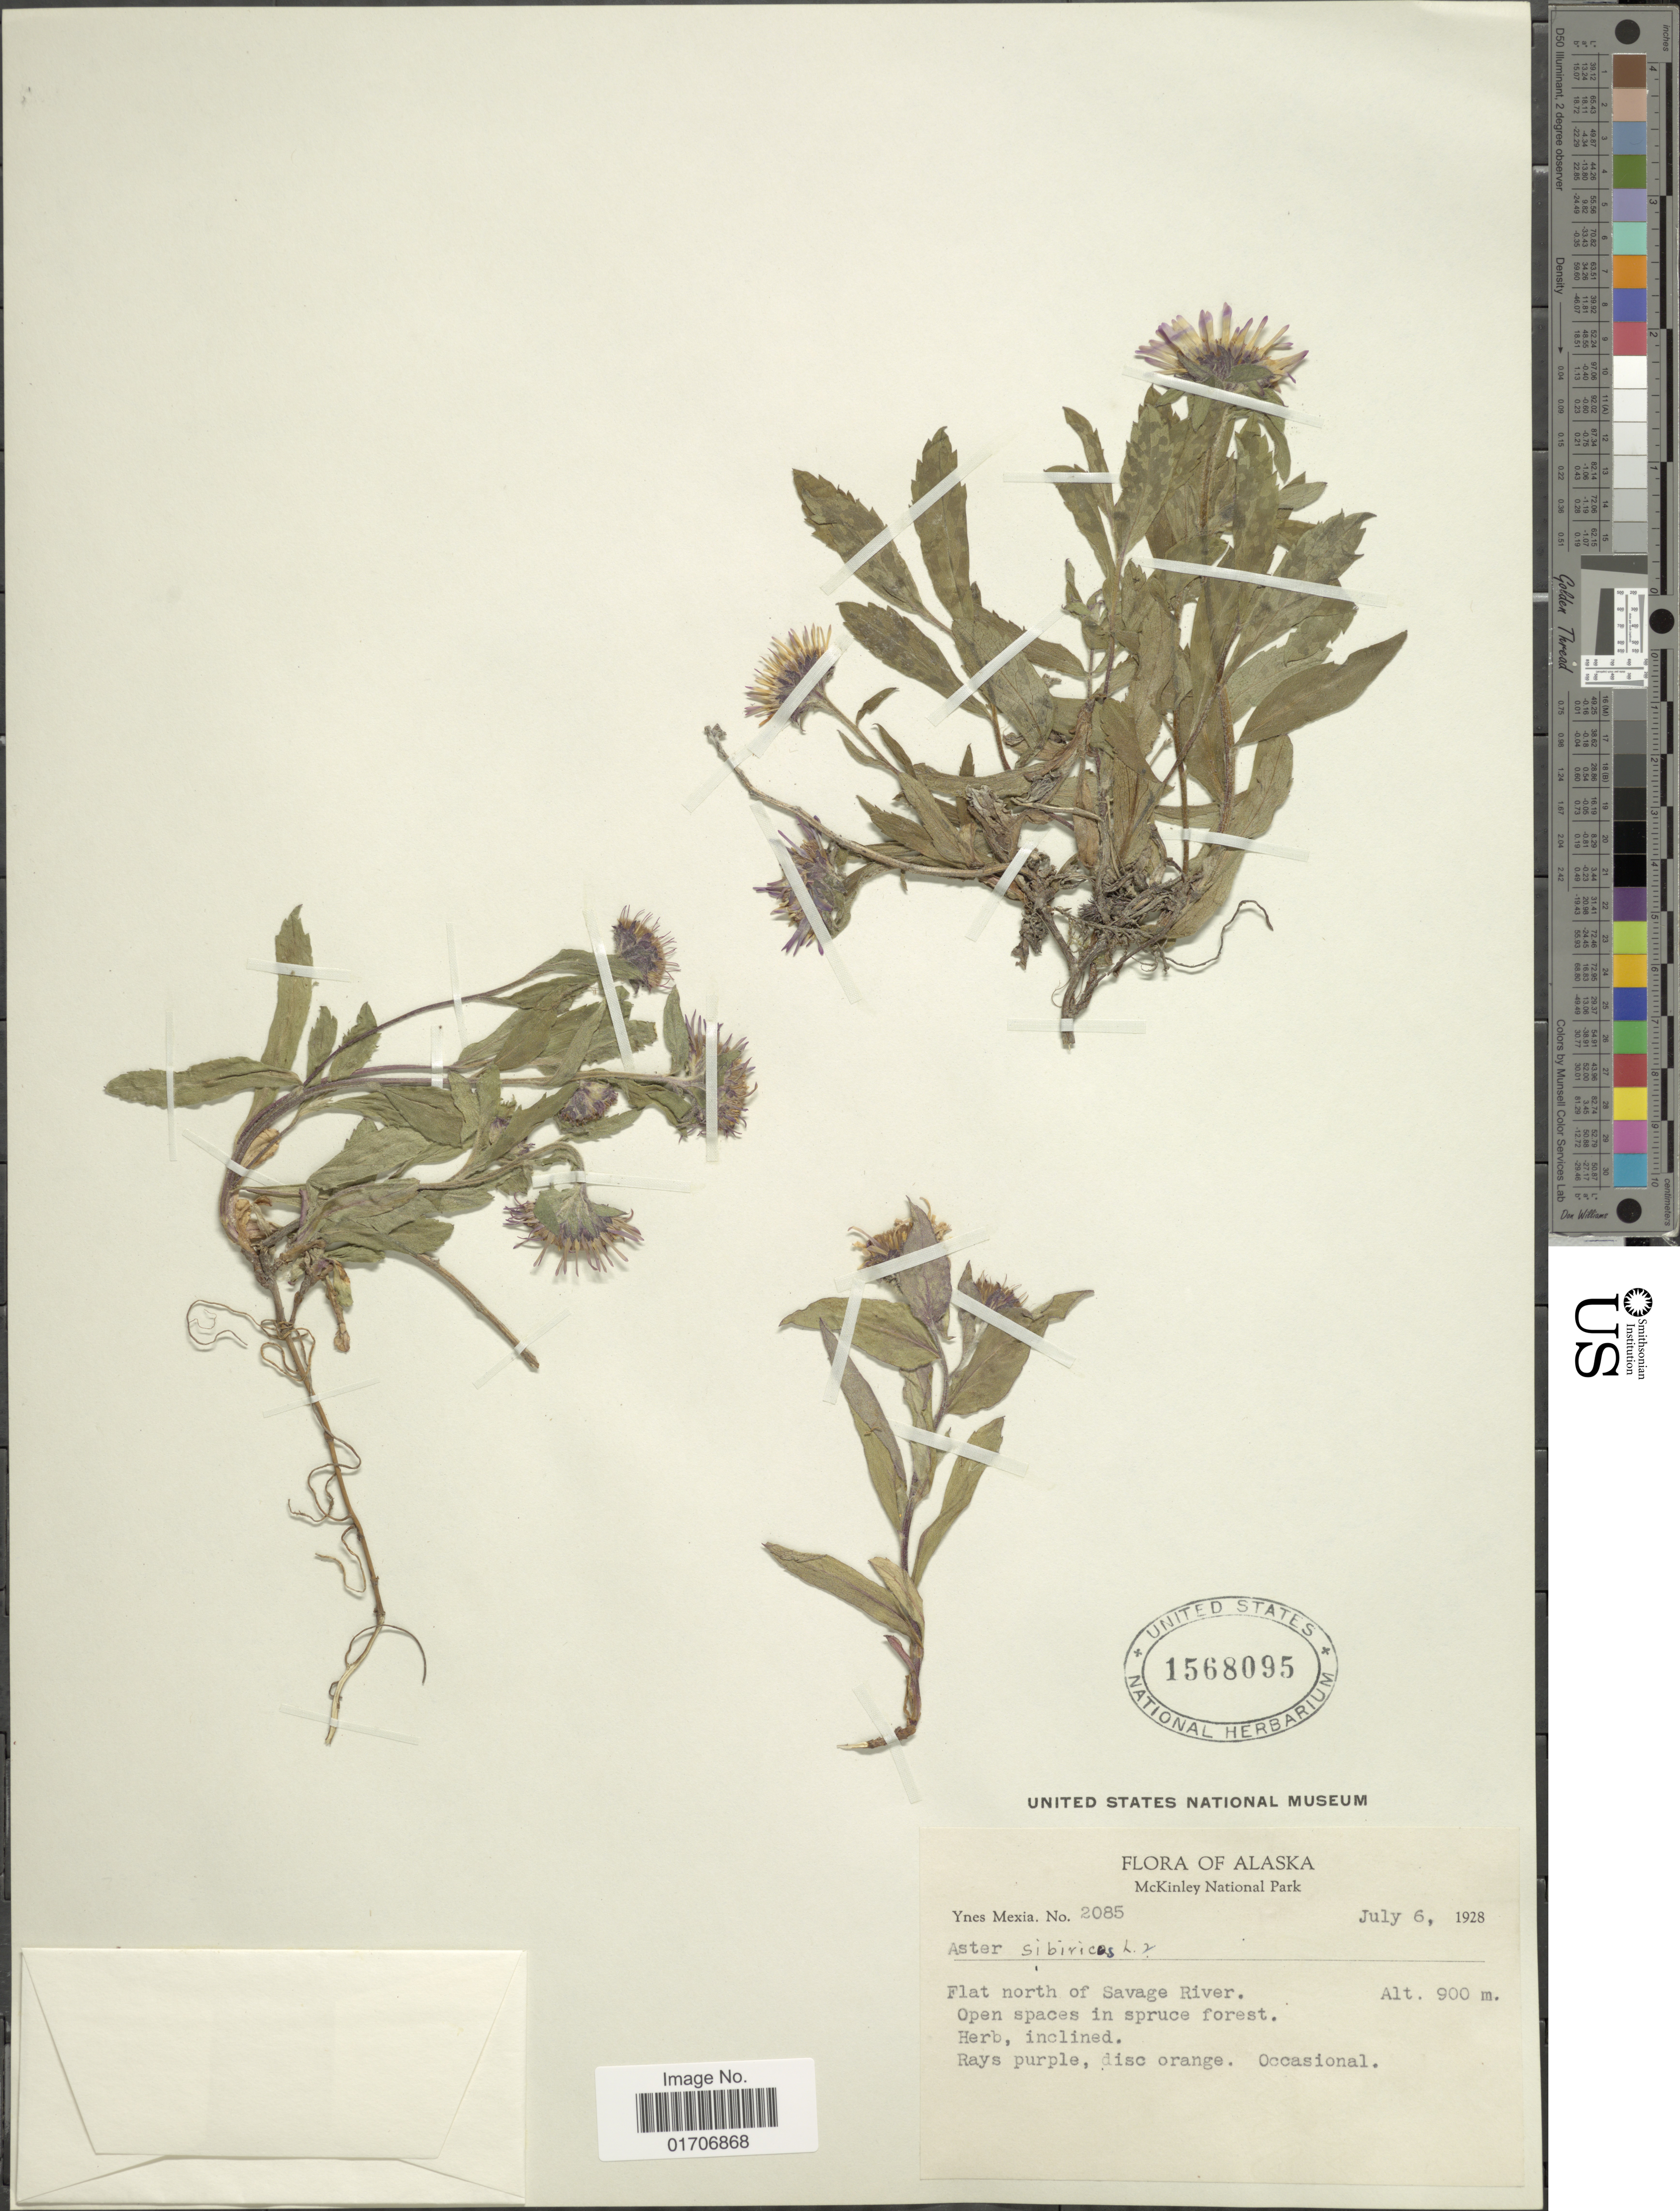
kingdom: Plantae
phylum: Tracheophyta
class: Magnoliopsida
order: Asterales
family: Asteraceae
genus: Eurybia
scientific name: Eurybia sibirica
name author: (L.) G.L. Nesom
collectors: Y. Mexia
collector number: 2085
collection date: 1928-07-06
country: United States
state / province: Alaska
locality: McKinley National Park. Flat north of Savage River.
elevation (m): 900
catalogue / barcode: US 1568095